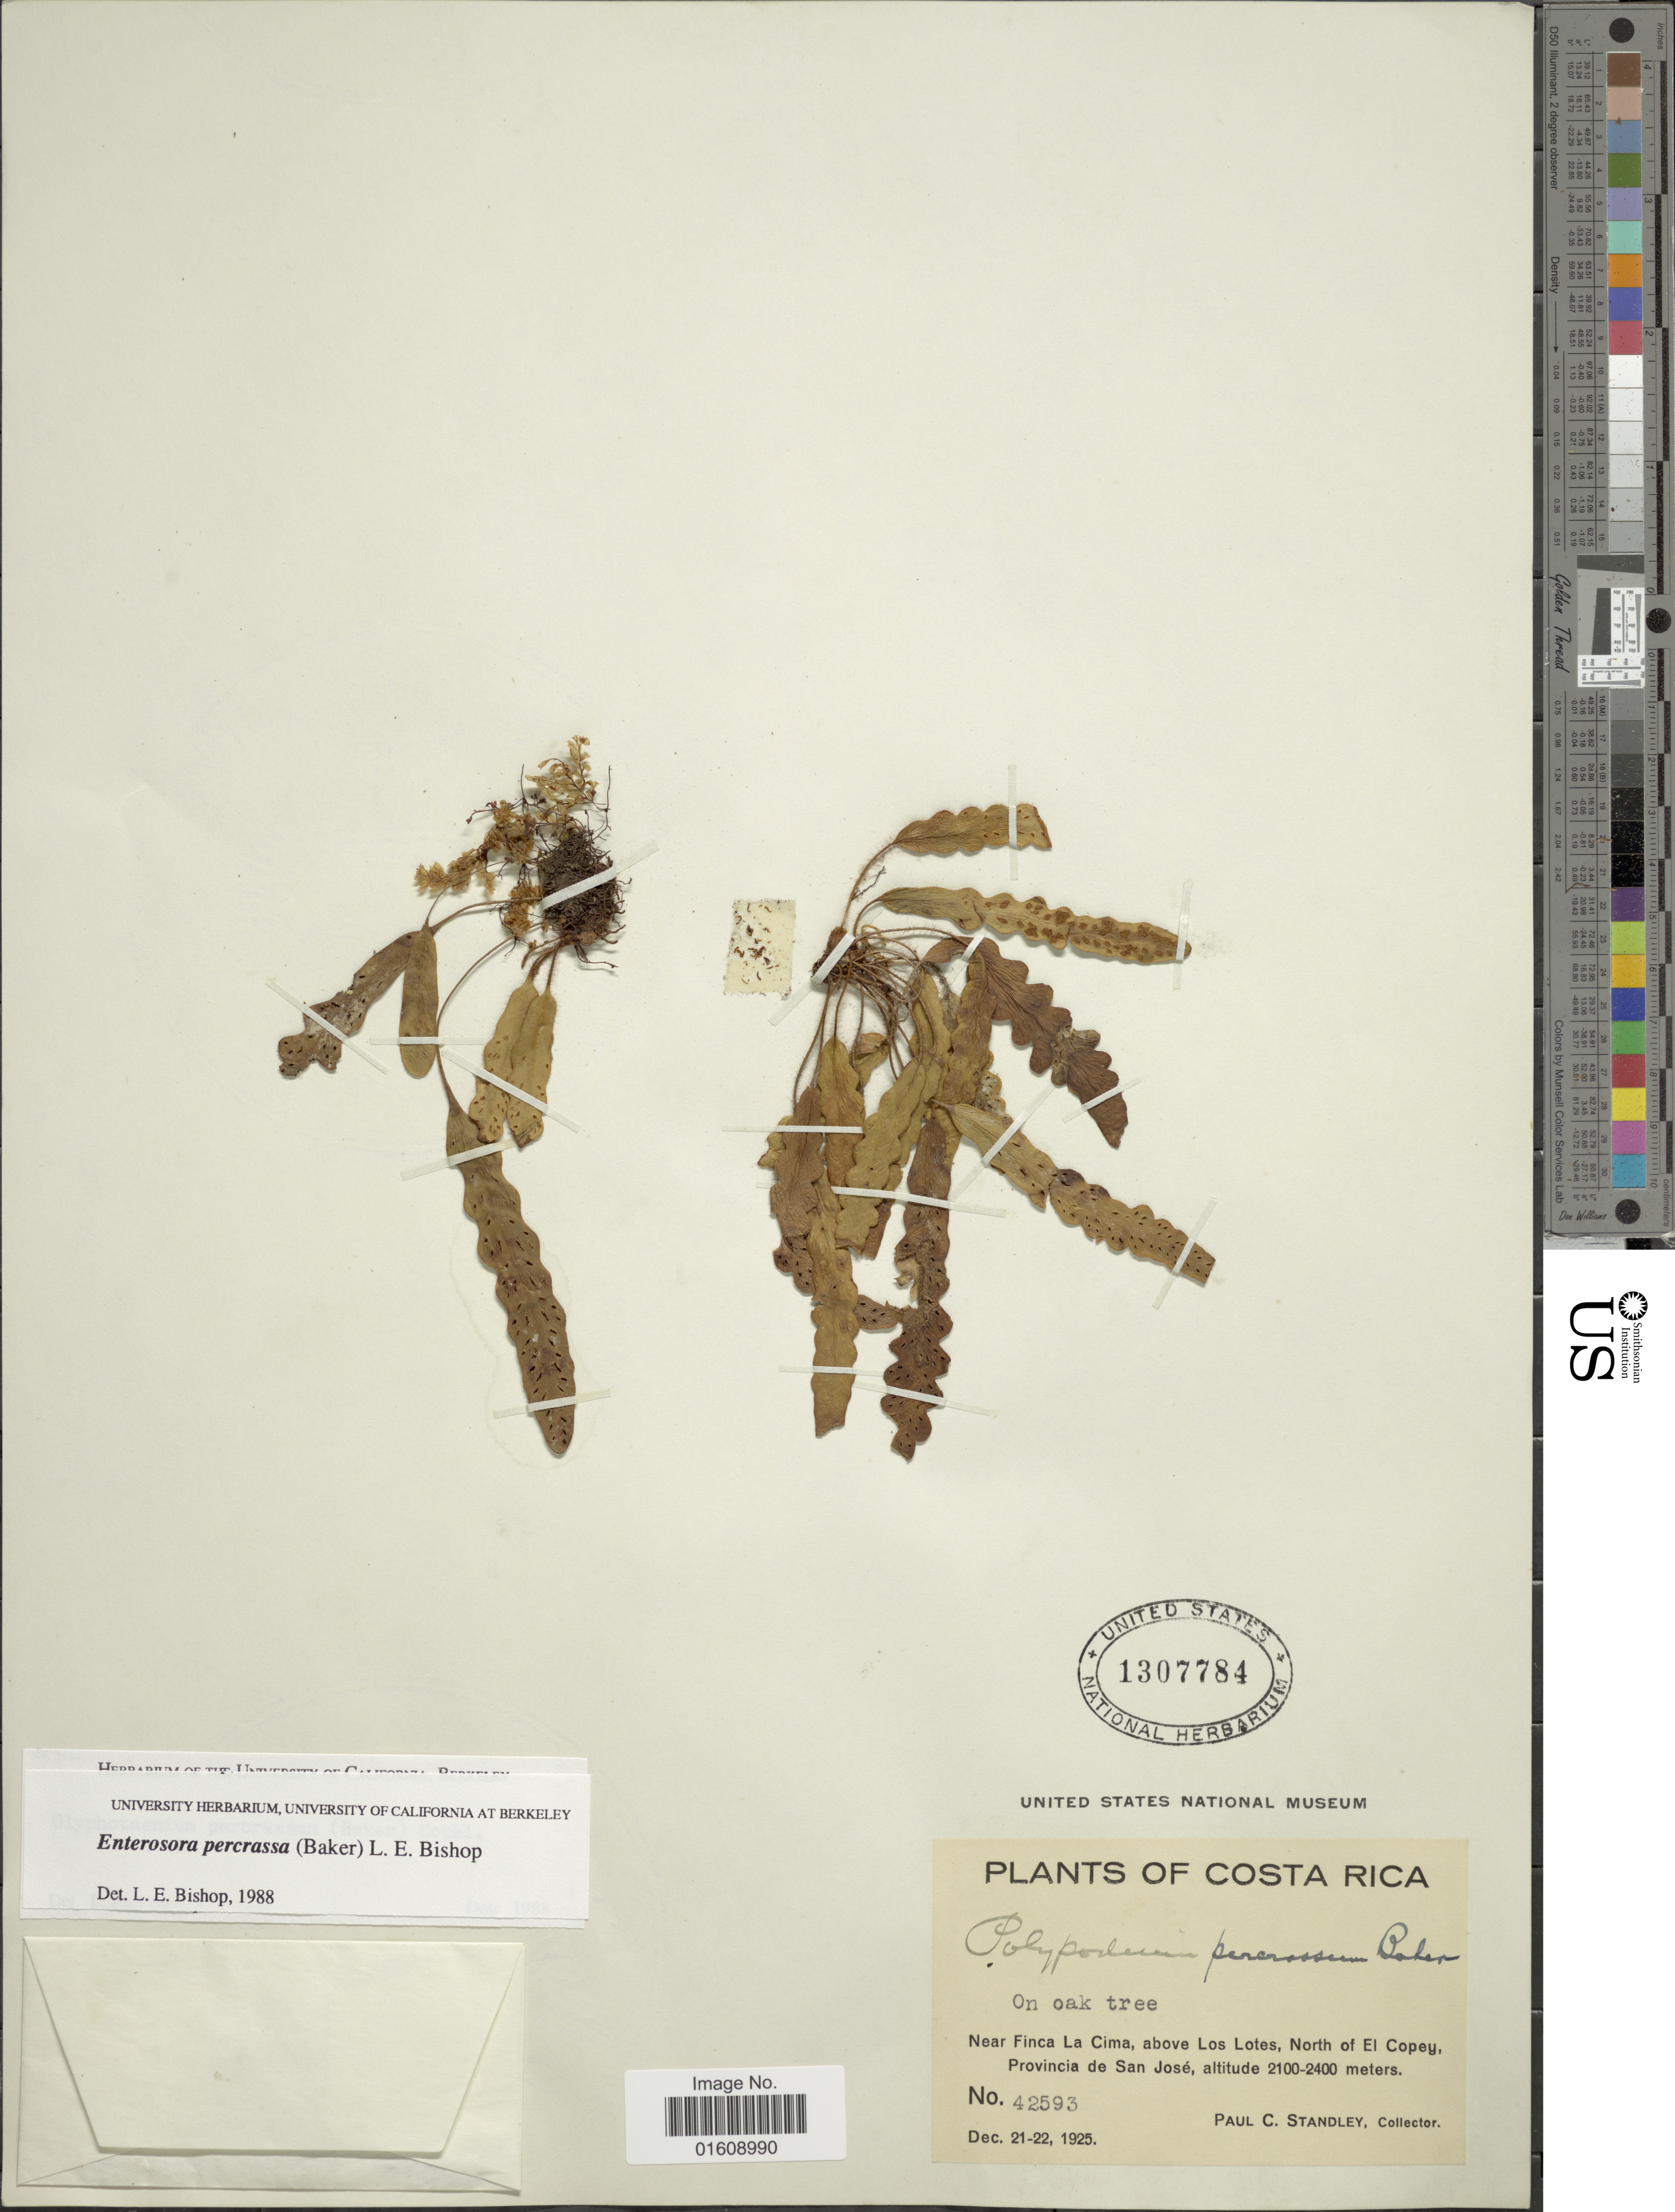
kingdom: Plantae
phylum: Tracheophyta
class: Polypodiopsida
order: Polypodiales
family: Polypodiaceae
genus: Enterosora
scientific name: Enterosora percrassa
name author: (Baker) L.E. Bishop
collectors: P. C. Standley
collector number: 42593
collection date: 1925-12-21/1925-12-22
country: Costa Rica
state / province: San José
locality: Costa Rica, near finca La Cima, above Los Lotes, North of El Copey, Provincia de San José.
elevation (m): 2100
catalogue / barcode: US 1307784